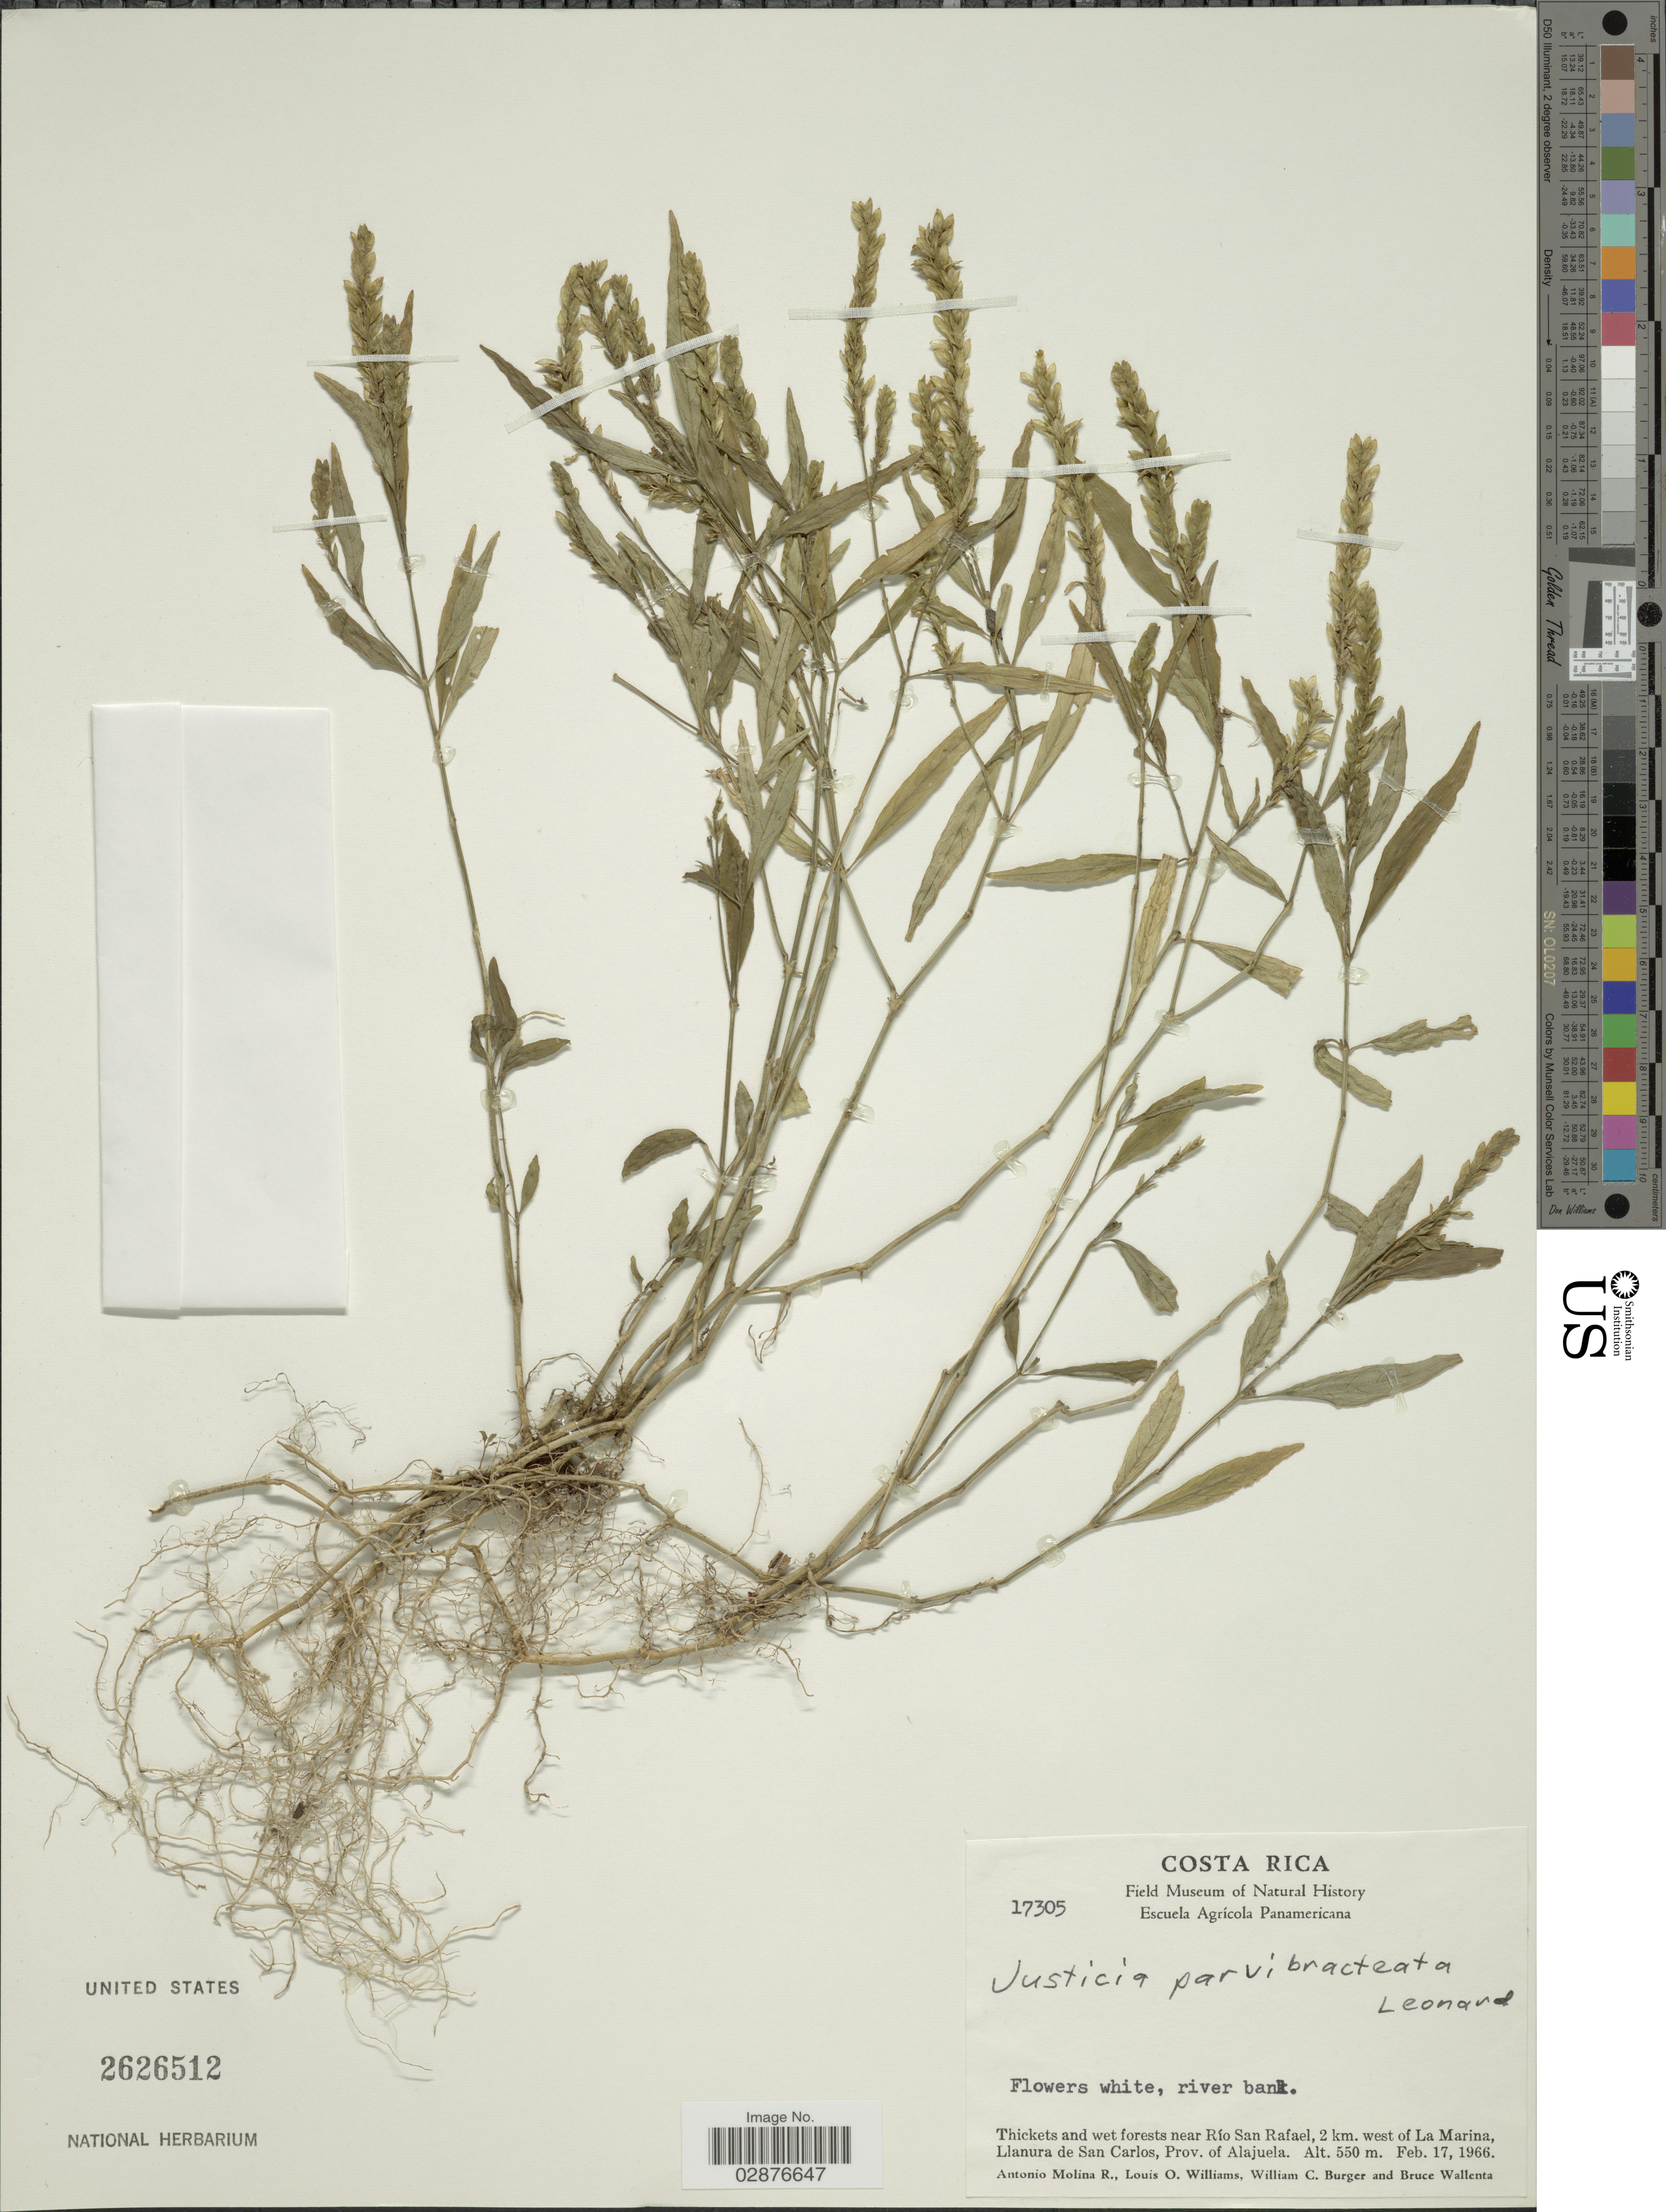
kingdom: Plantae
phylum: Tracheophyta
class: Magnoliopsida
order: Lamiales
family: Acanthaceae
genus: Justicia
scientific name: Justicia parvibracteata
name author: Leonard in Standl.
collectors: A. Molina R., L. O. Williams, W. Burger & B. Wallenta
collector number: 17305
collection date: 1966-02-17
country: Costa Rica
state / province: Alajuela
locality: Thickets and wet forests near Río San Rafael, 2 km. west of La Marina, Llanura de San Carlos.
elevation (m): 550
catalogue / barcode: US 2626512